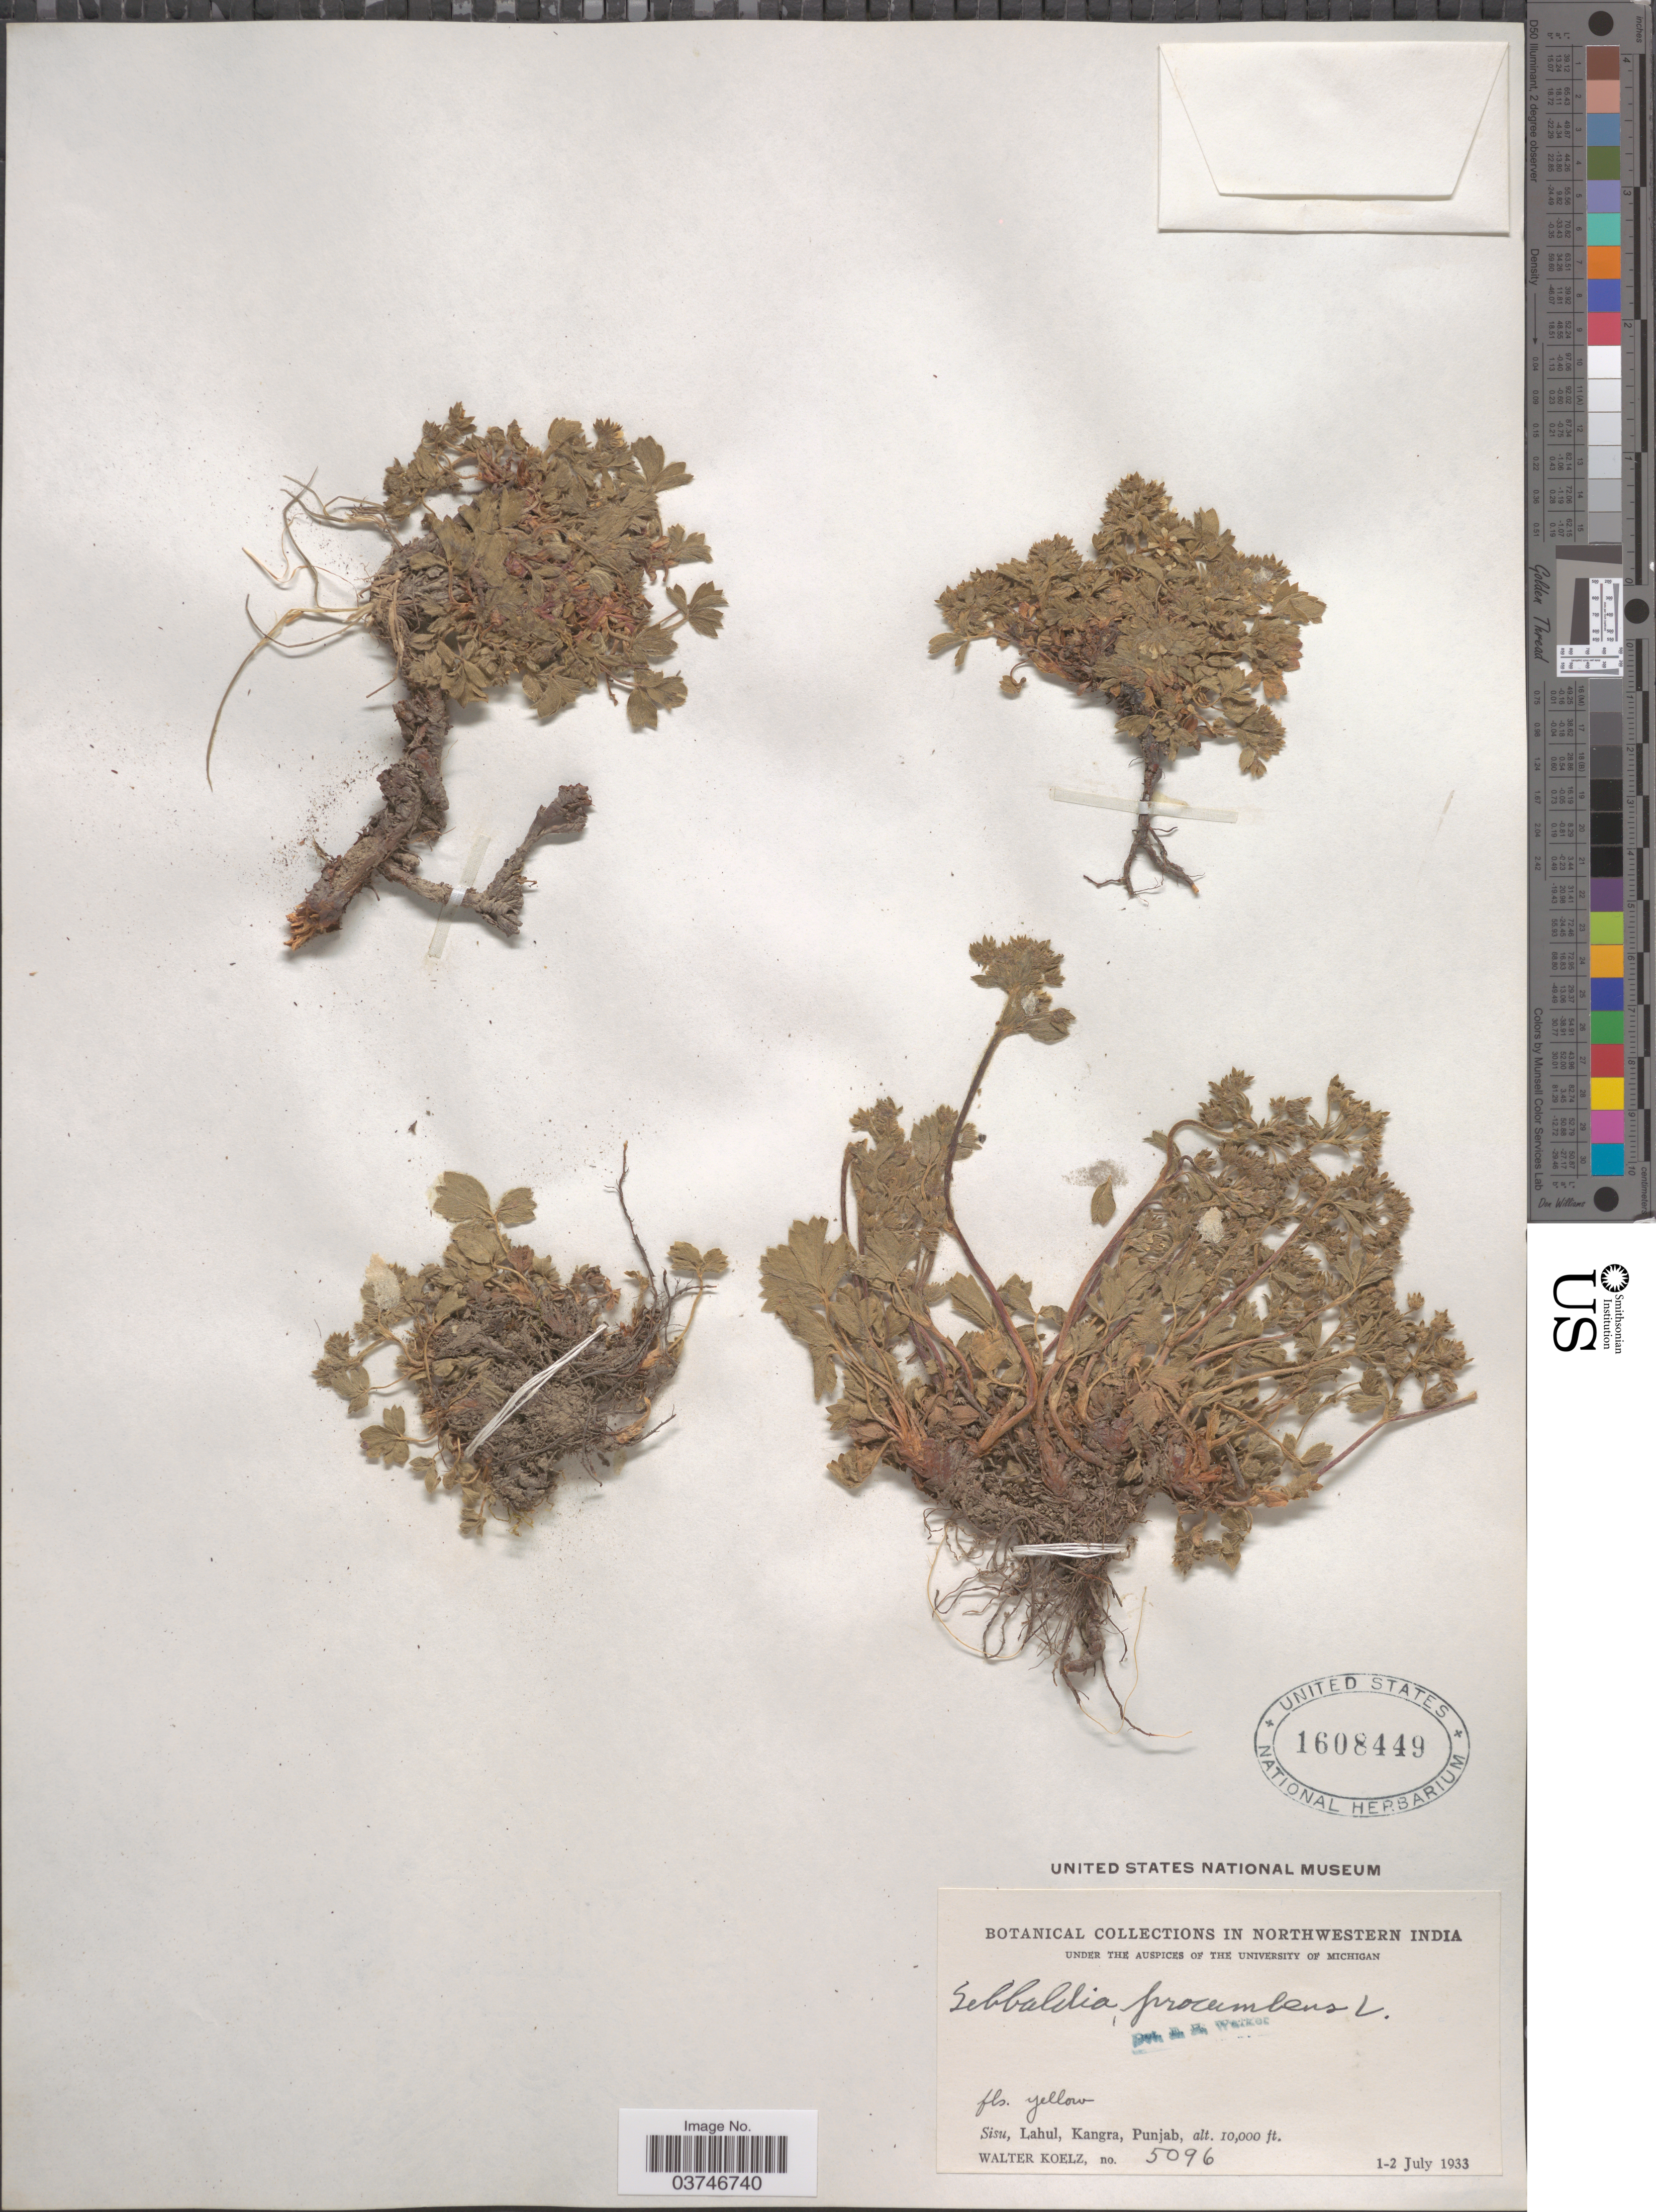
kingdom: Plantae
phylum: Tracheophyta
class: Magnoliopsida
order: Rosales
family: Rosaceae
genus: Sibbaldia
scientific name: Sibbaldia procumbens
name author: L.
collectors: W. N. Koelz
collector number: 5096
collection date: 1933-07-01/1933-07-02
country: India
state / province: Punjab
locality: Northwestern India. Sisu, Lahul, Kangra.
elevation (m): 3048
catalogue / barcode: US 1608449